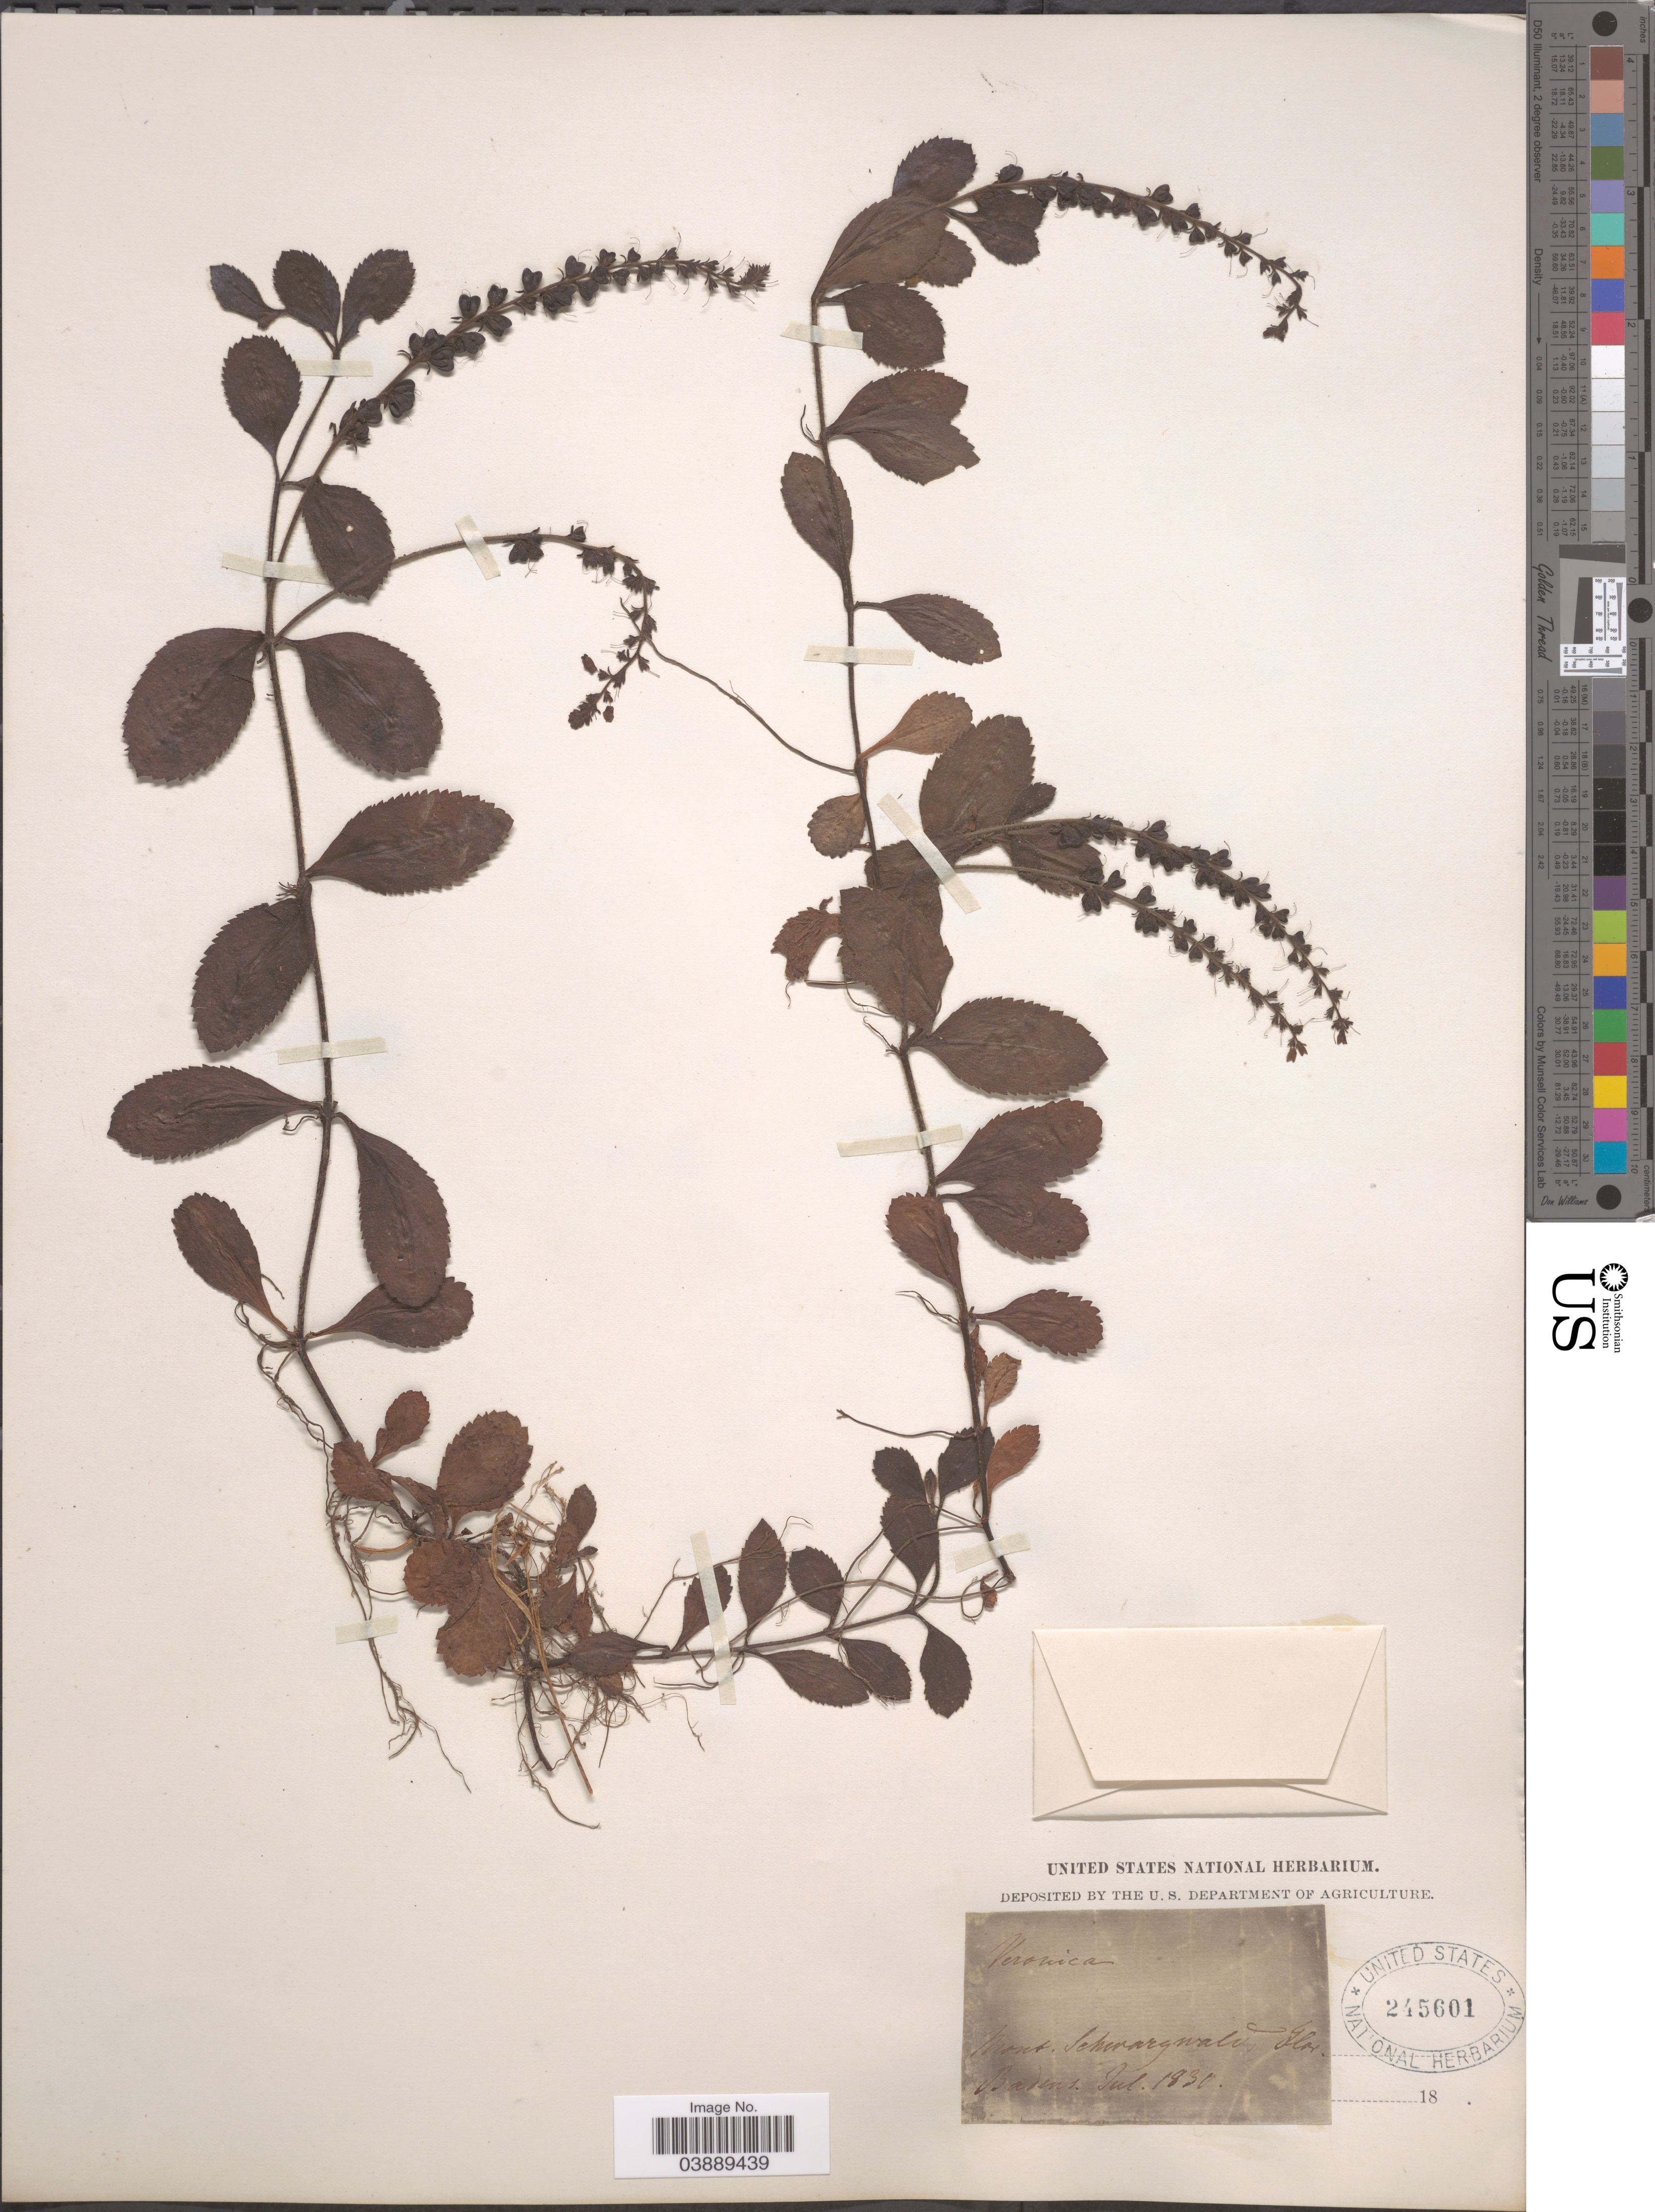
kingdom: Plantae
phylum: Tracheophyta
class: Magnoliopsida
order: Lamiales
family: Plantaginaceae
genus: Veronica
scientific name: Veronica officinalis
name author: L.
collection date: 1830-07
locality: Mont. Schwargwald, [illegible text] Badens.[interpreted]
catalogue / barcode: US 245601